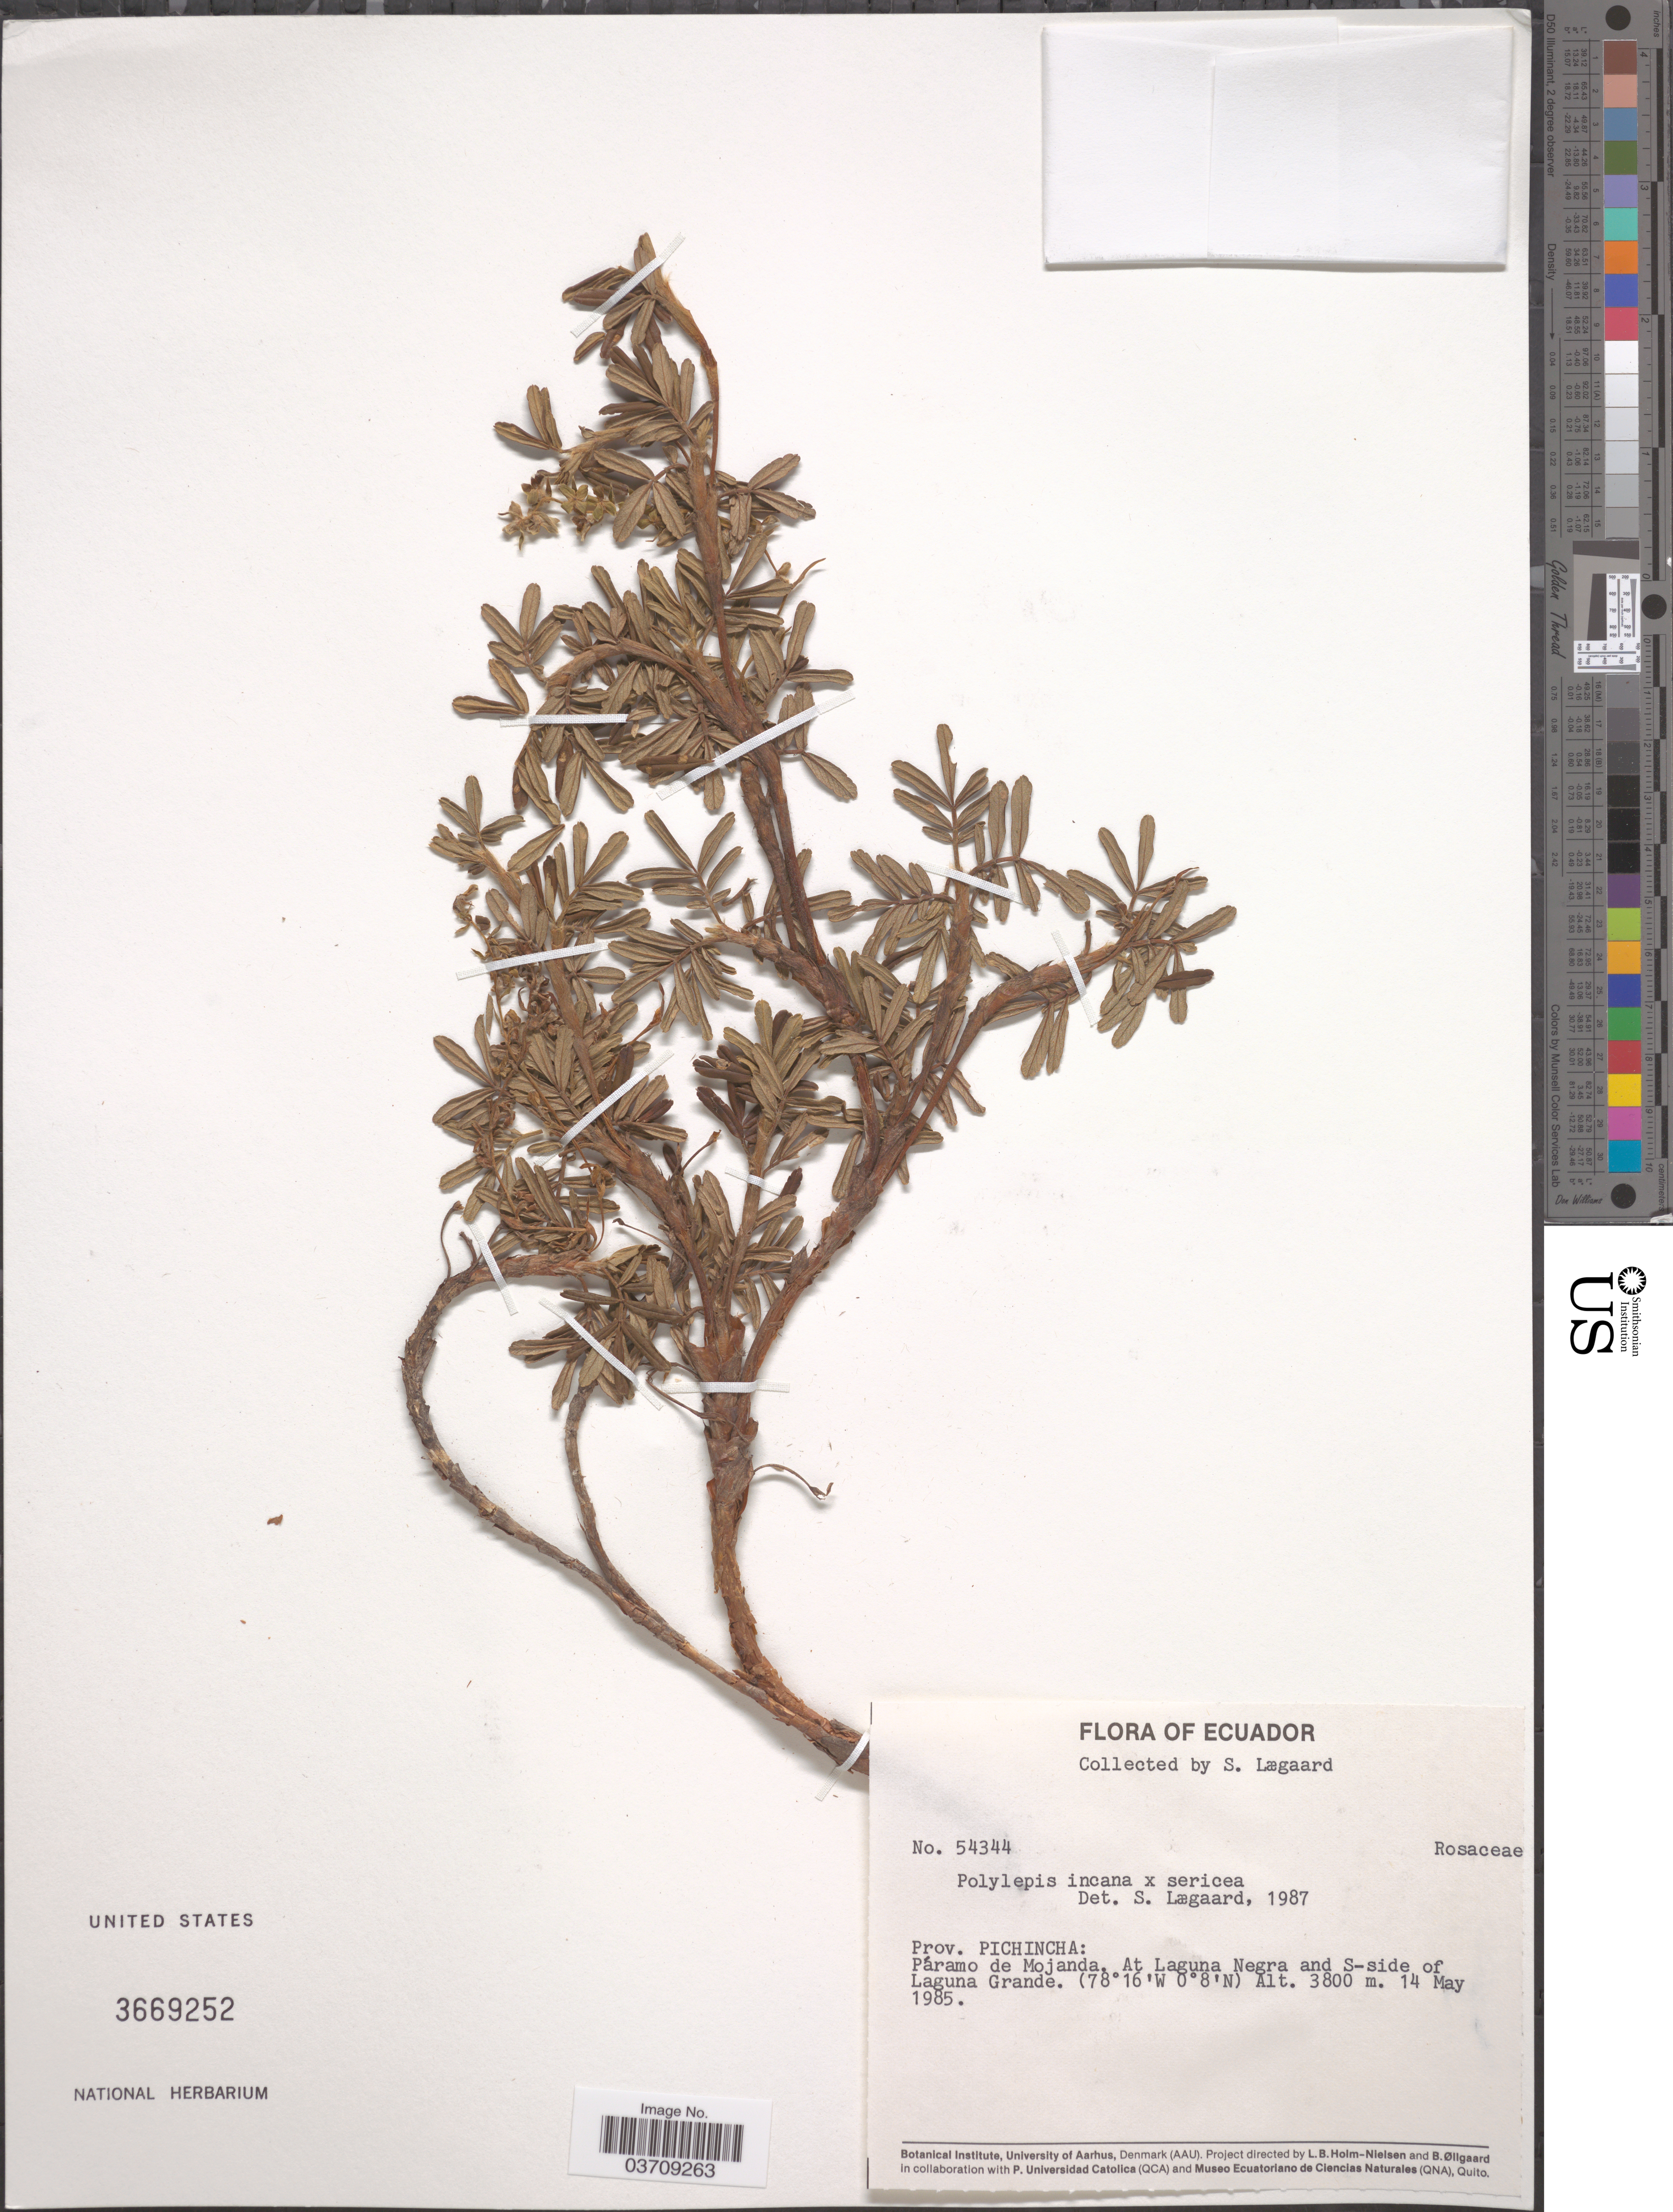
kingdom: Plantae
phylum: Tracheophyta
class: Magnoliopsida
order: Rosales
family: Rosaceae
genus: Polylepis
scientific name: Polylepis incana x P. sericea Wedd.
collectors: S. Lægaard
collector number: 54344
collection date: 1985-05-14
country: Ecuador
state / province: Pichincha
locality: Páramo de Mojanda. At Laguna Negra and S-side of Laguna Grande.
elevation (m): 3800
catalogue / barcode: US 3669252